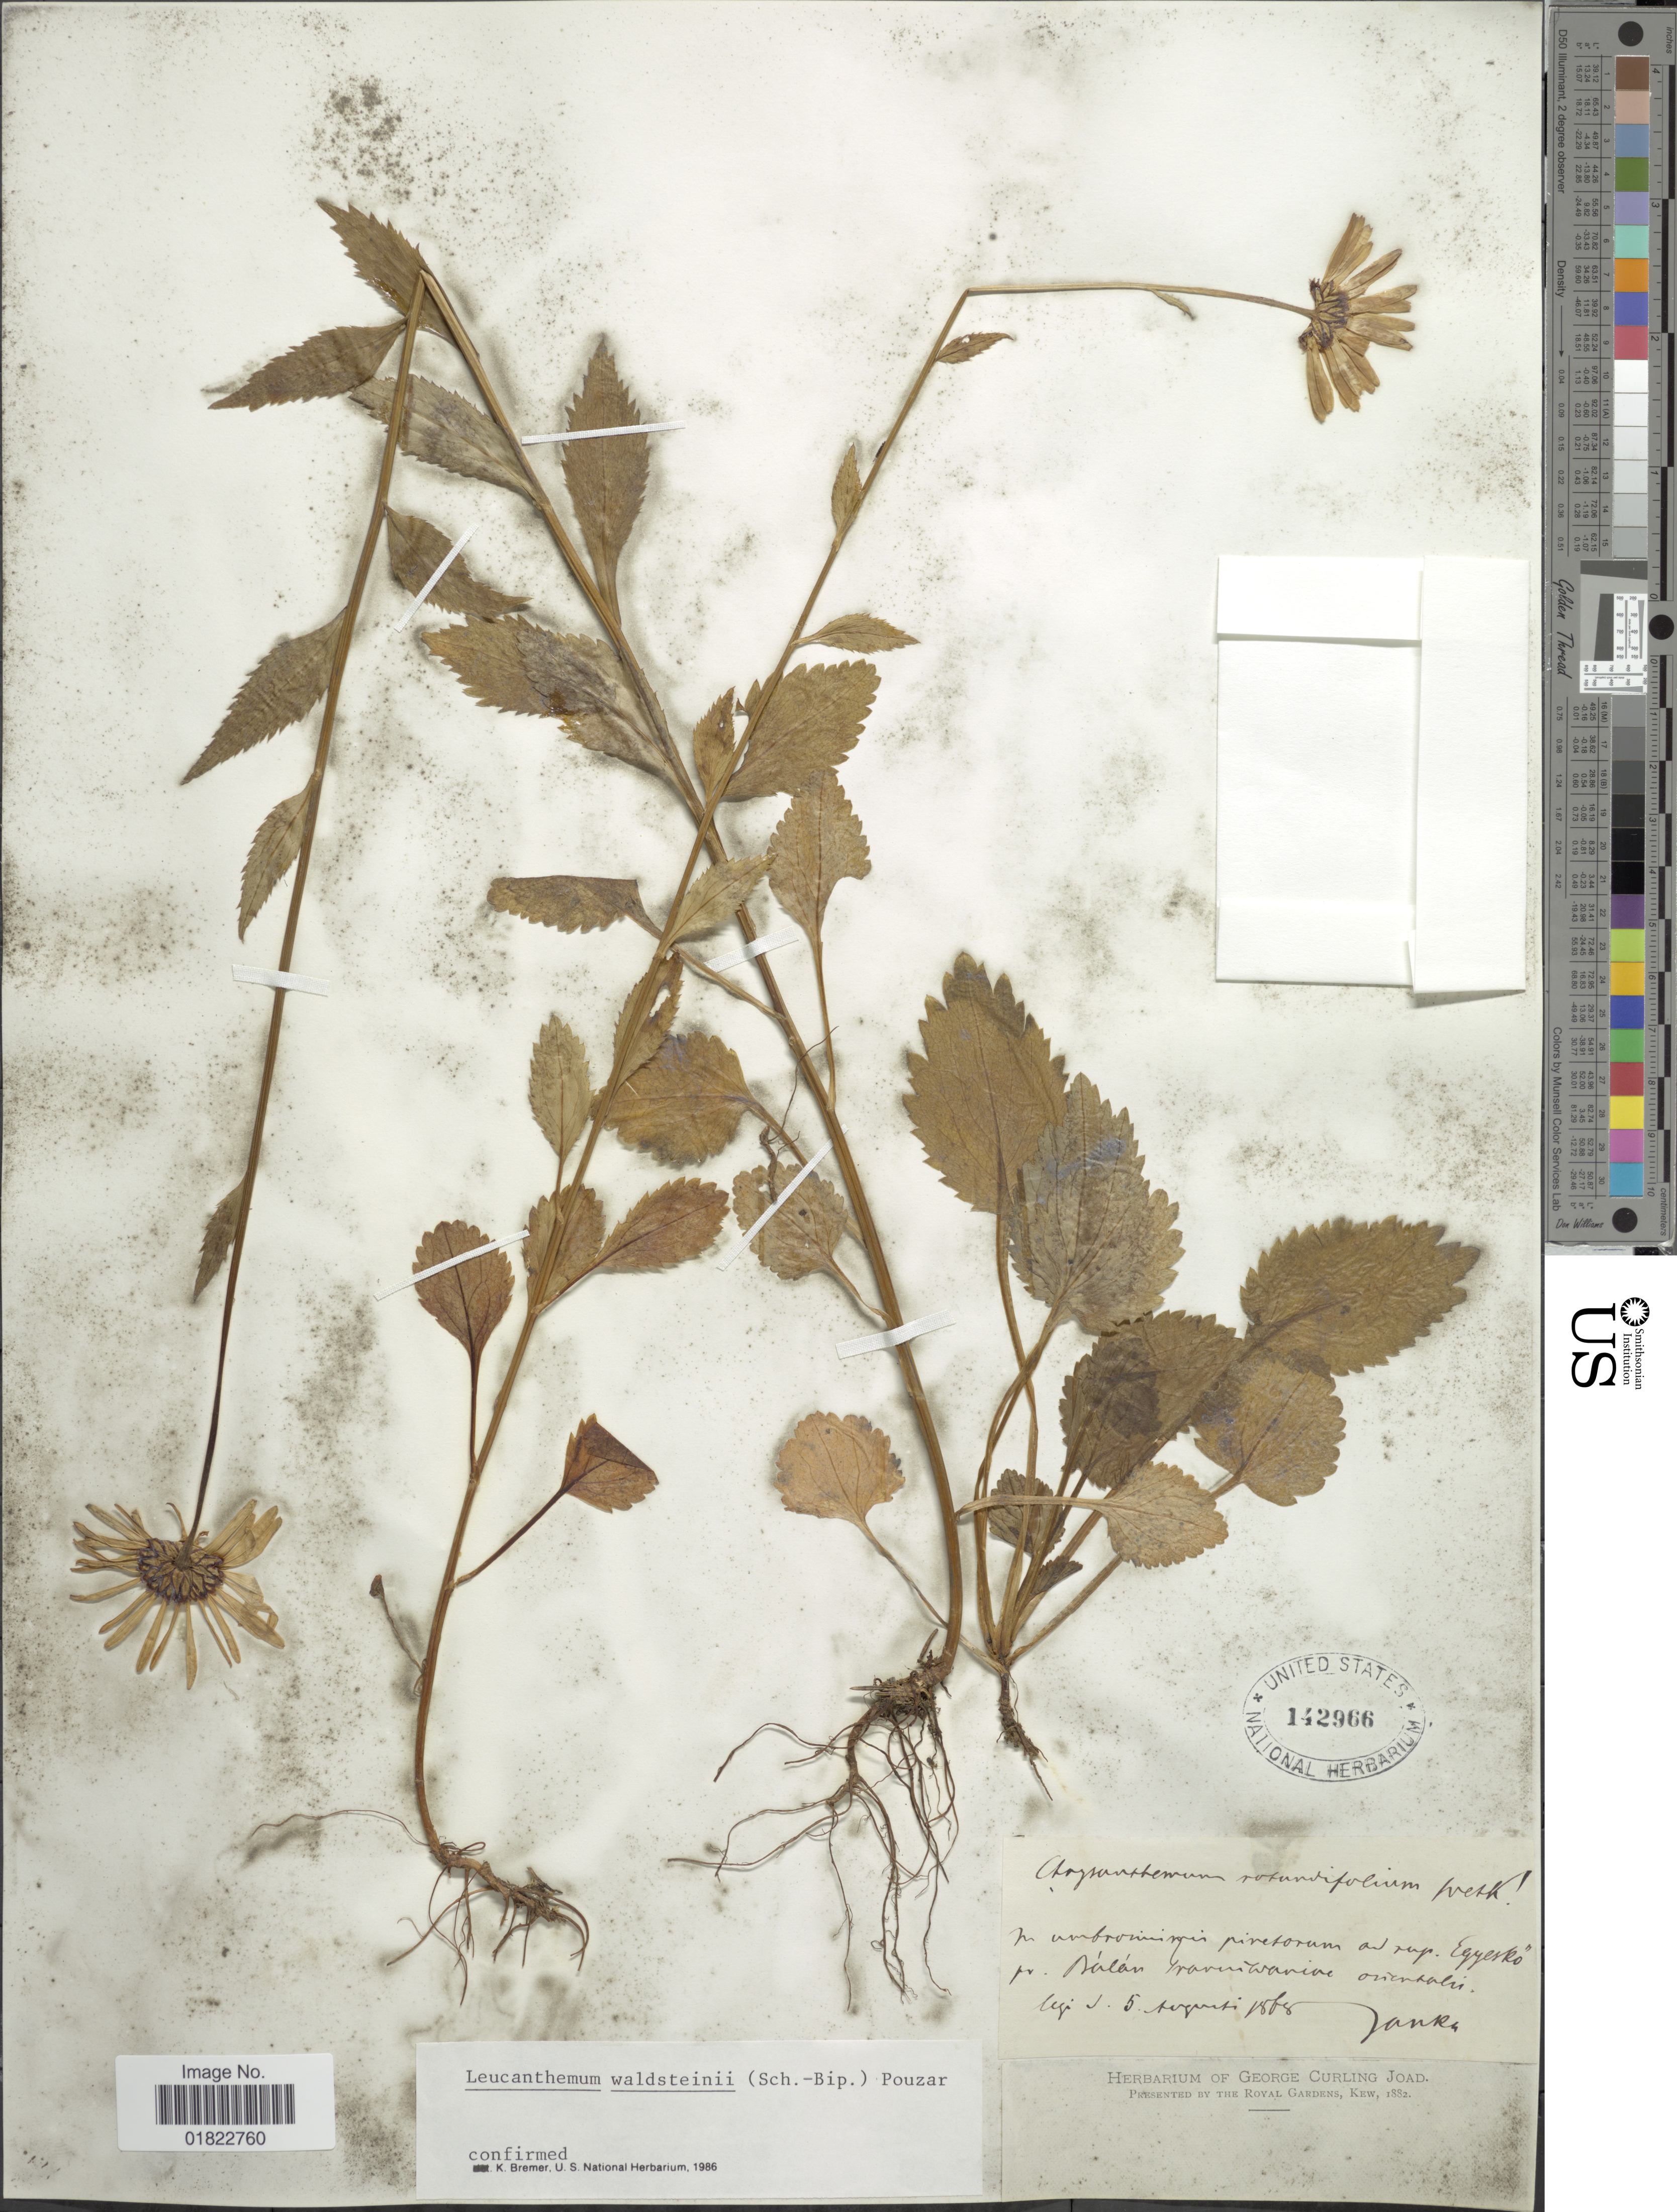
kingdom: Plantae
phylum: Tracheophyta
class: Magnoliopsida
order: Asterales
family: Asteraceae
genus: Leucanthemum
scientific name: Leucanthemum waldsteinii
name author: (Sch. Bip.) Pouzar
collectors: V. Janka von Bulcs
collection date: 1868-08-05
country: Romania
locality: Pr. Balan Transilvaniae orientalis. [interpreted]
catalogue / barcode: US 142966